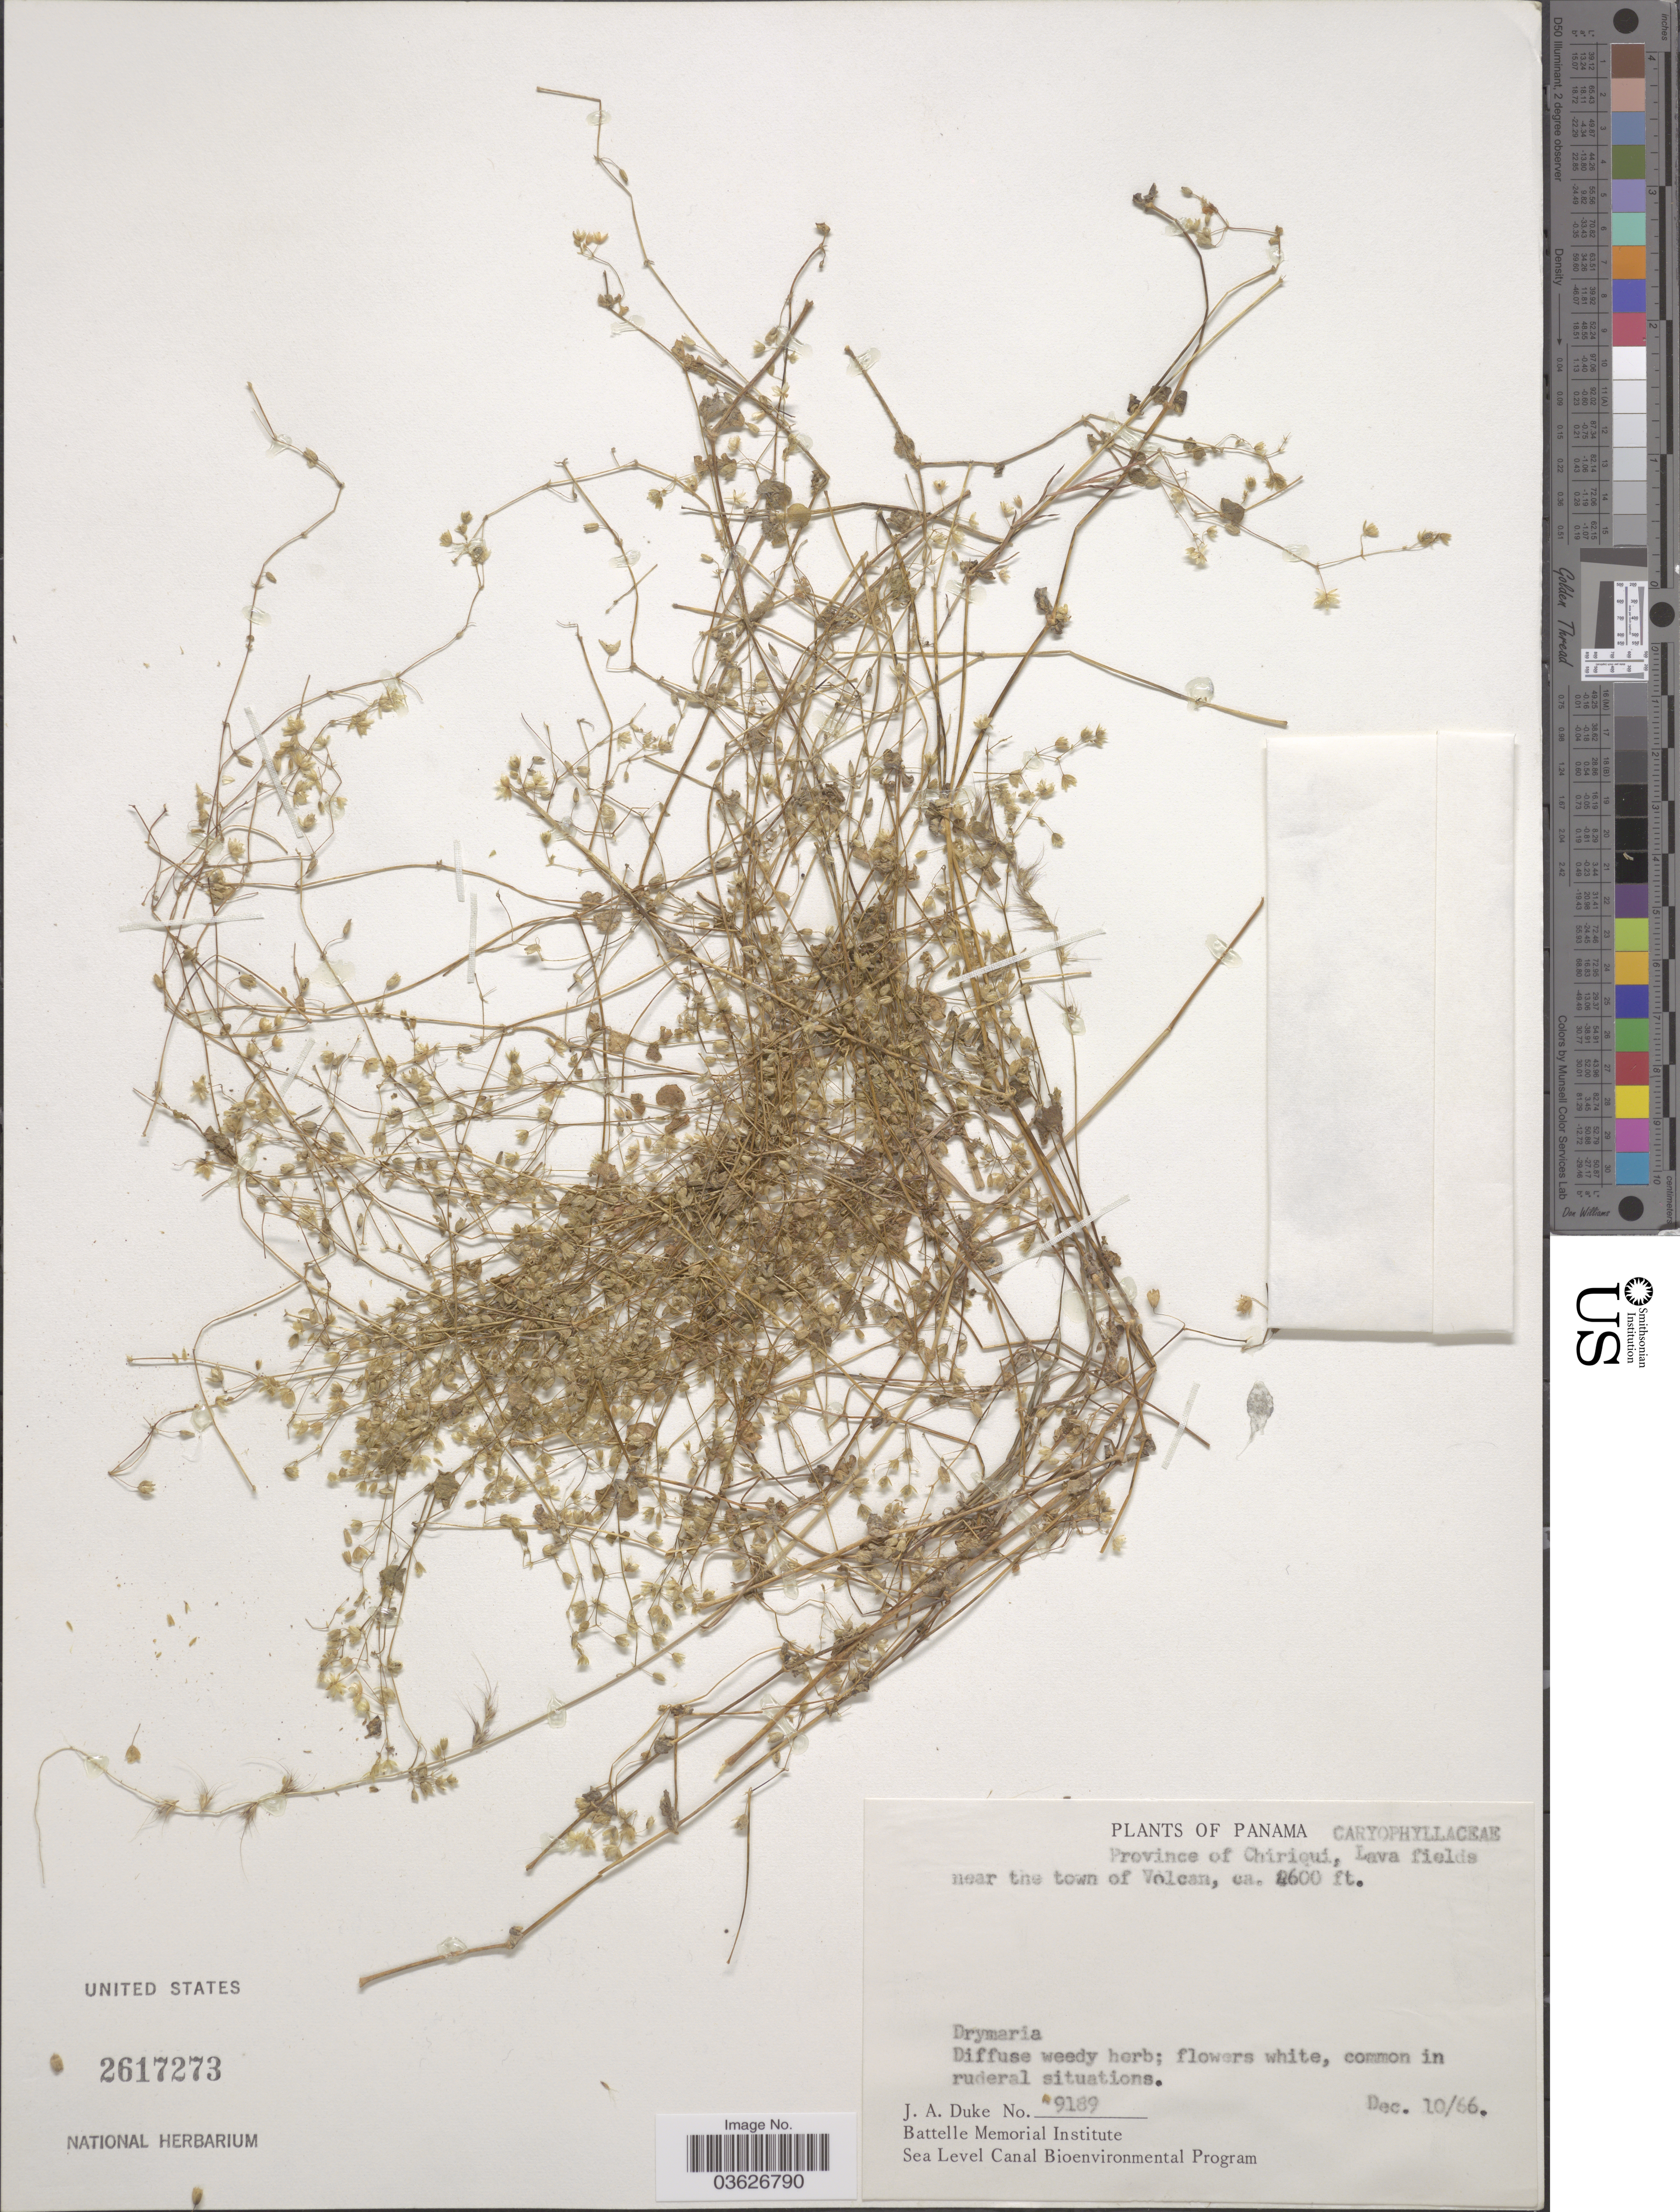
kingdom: Plantae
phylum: Tracheophyta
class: Magnoliopsida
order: Caryophyllales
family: Caryophyllaceae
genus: Drymaria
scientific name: Drymaria sp.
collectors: J. A. Duke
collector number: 9189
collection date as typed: Transcribed d/m/y: 10/12/66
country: Panama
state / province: Chiriqui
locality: Lava fields near the town of Volcan.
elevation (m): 1402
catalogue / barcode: US 2617273